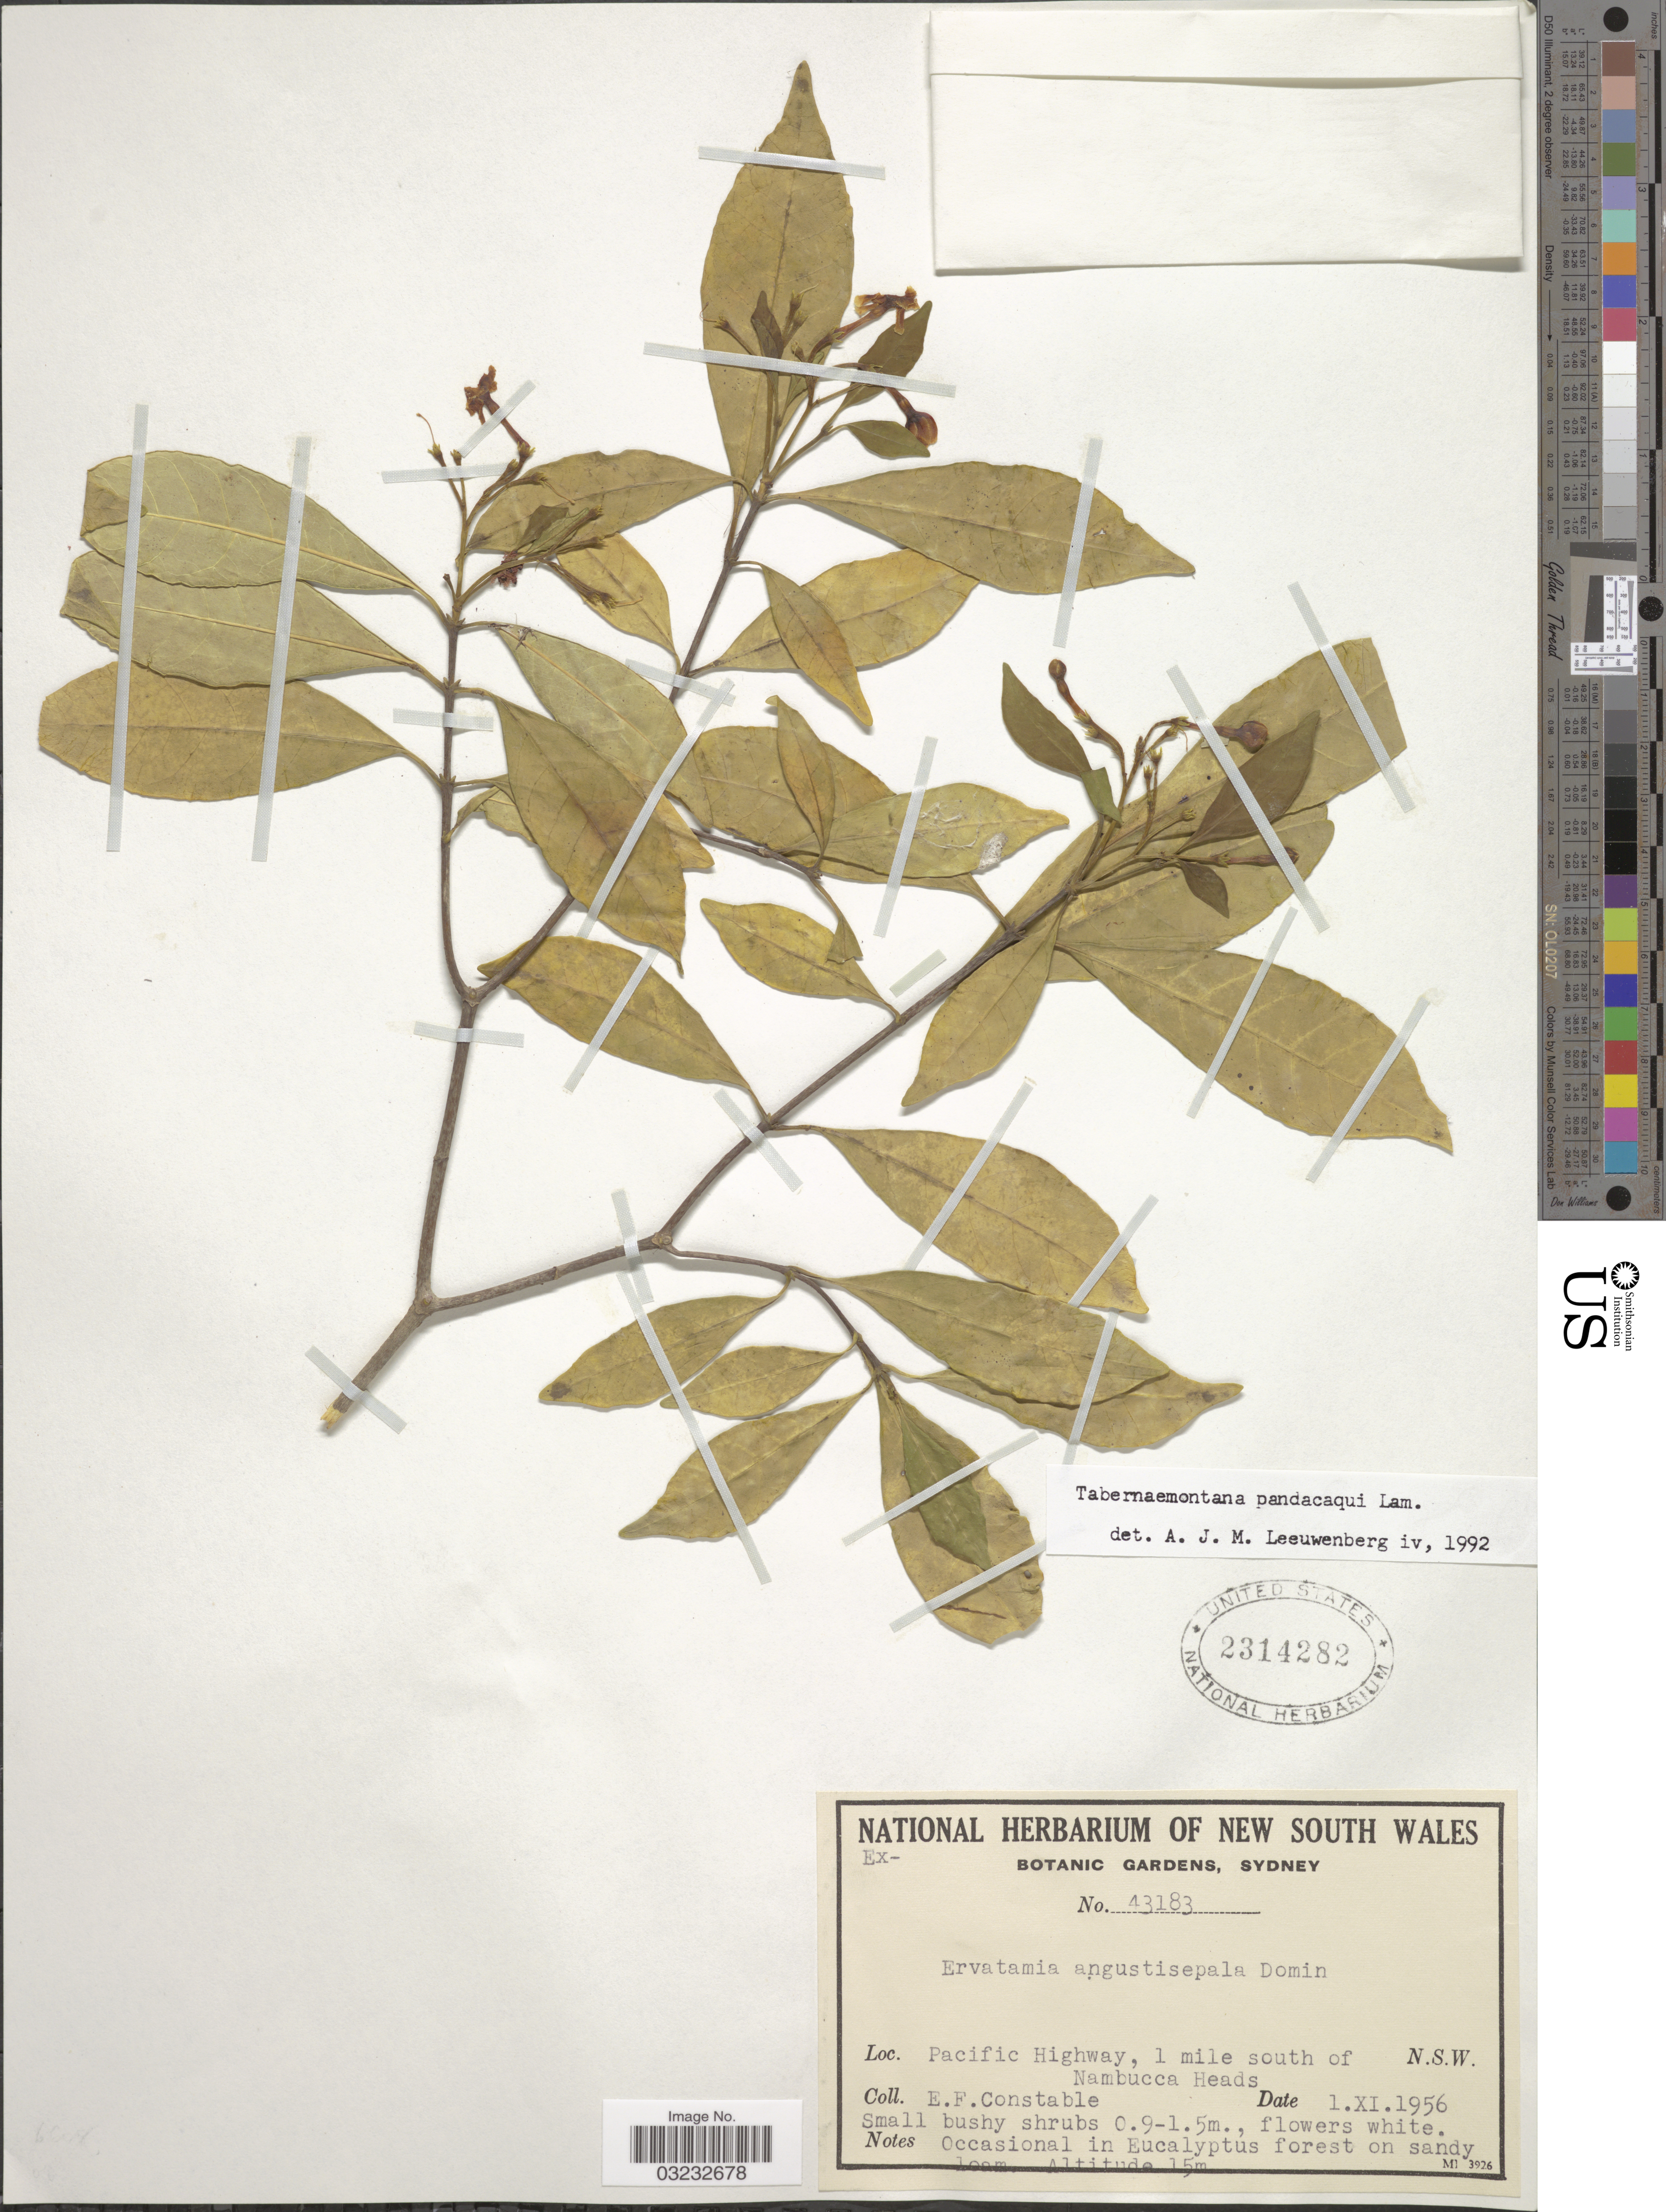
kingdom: Plantae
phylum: Tracheophyta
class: Magnoliopsida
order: Gentianales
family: Apocynaceae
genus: Tabernaemontana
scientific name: Tabernaemontana pandacaqui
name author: Poir.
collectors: E. F. Constable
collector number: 43183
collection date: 1956-11-01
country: Australia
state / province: New South Wales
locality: Pacific Highway, 1 mile south of Nambucca Heads.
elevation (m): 15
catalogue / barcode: US 2314282